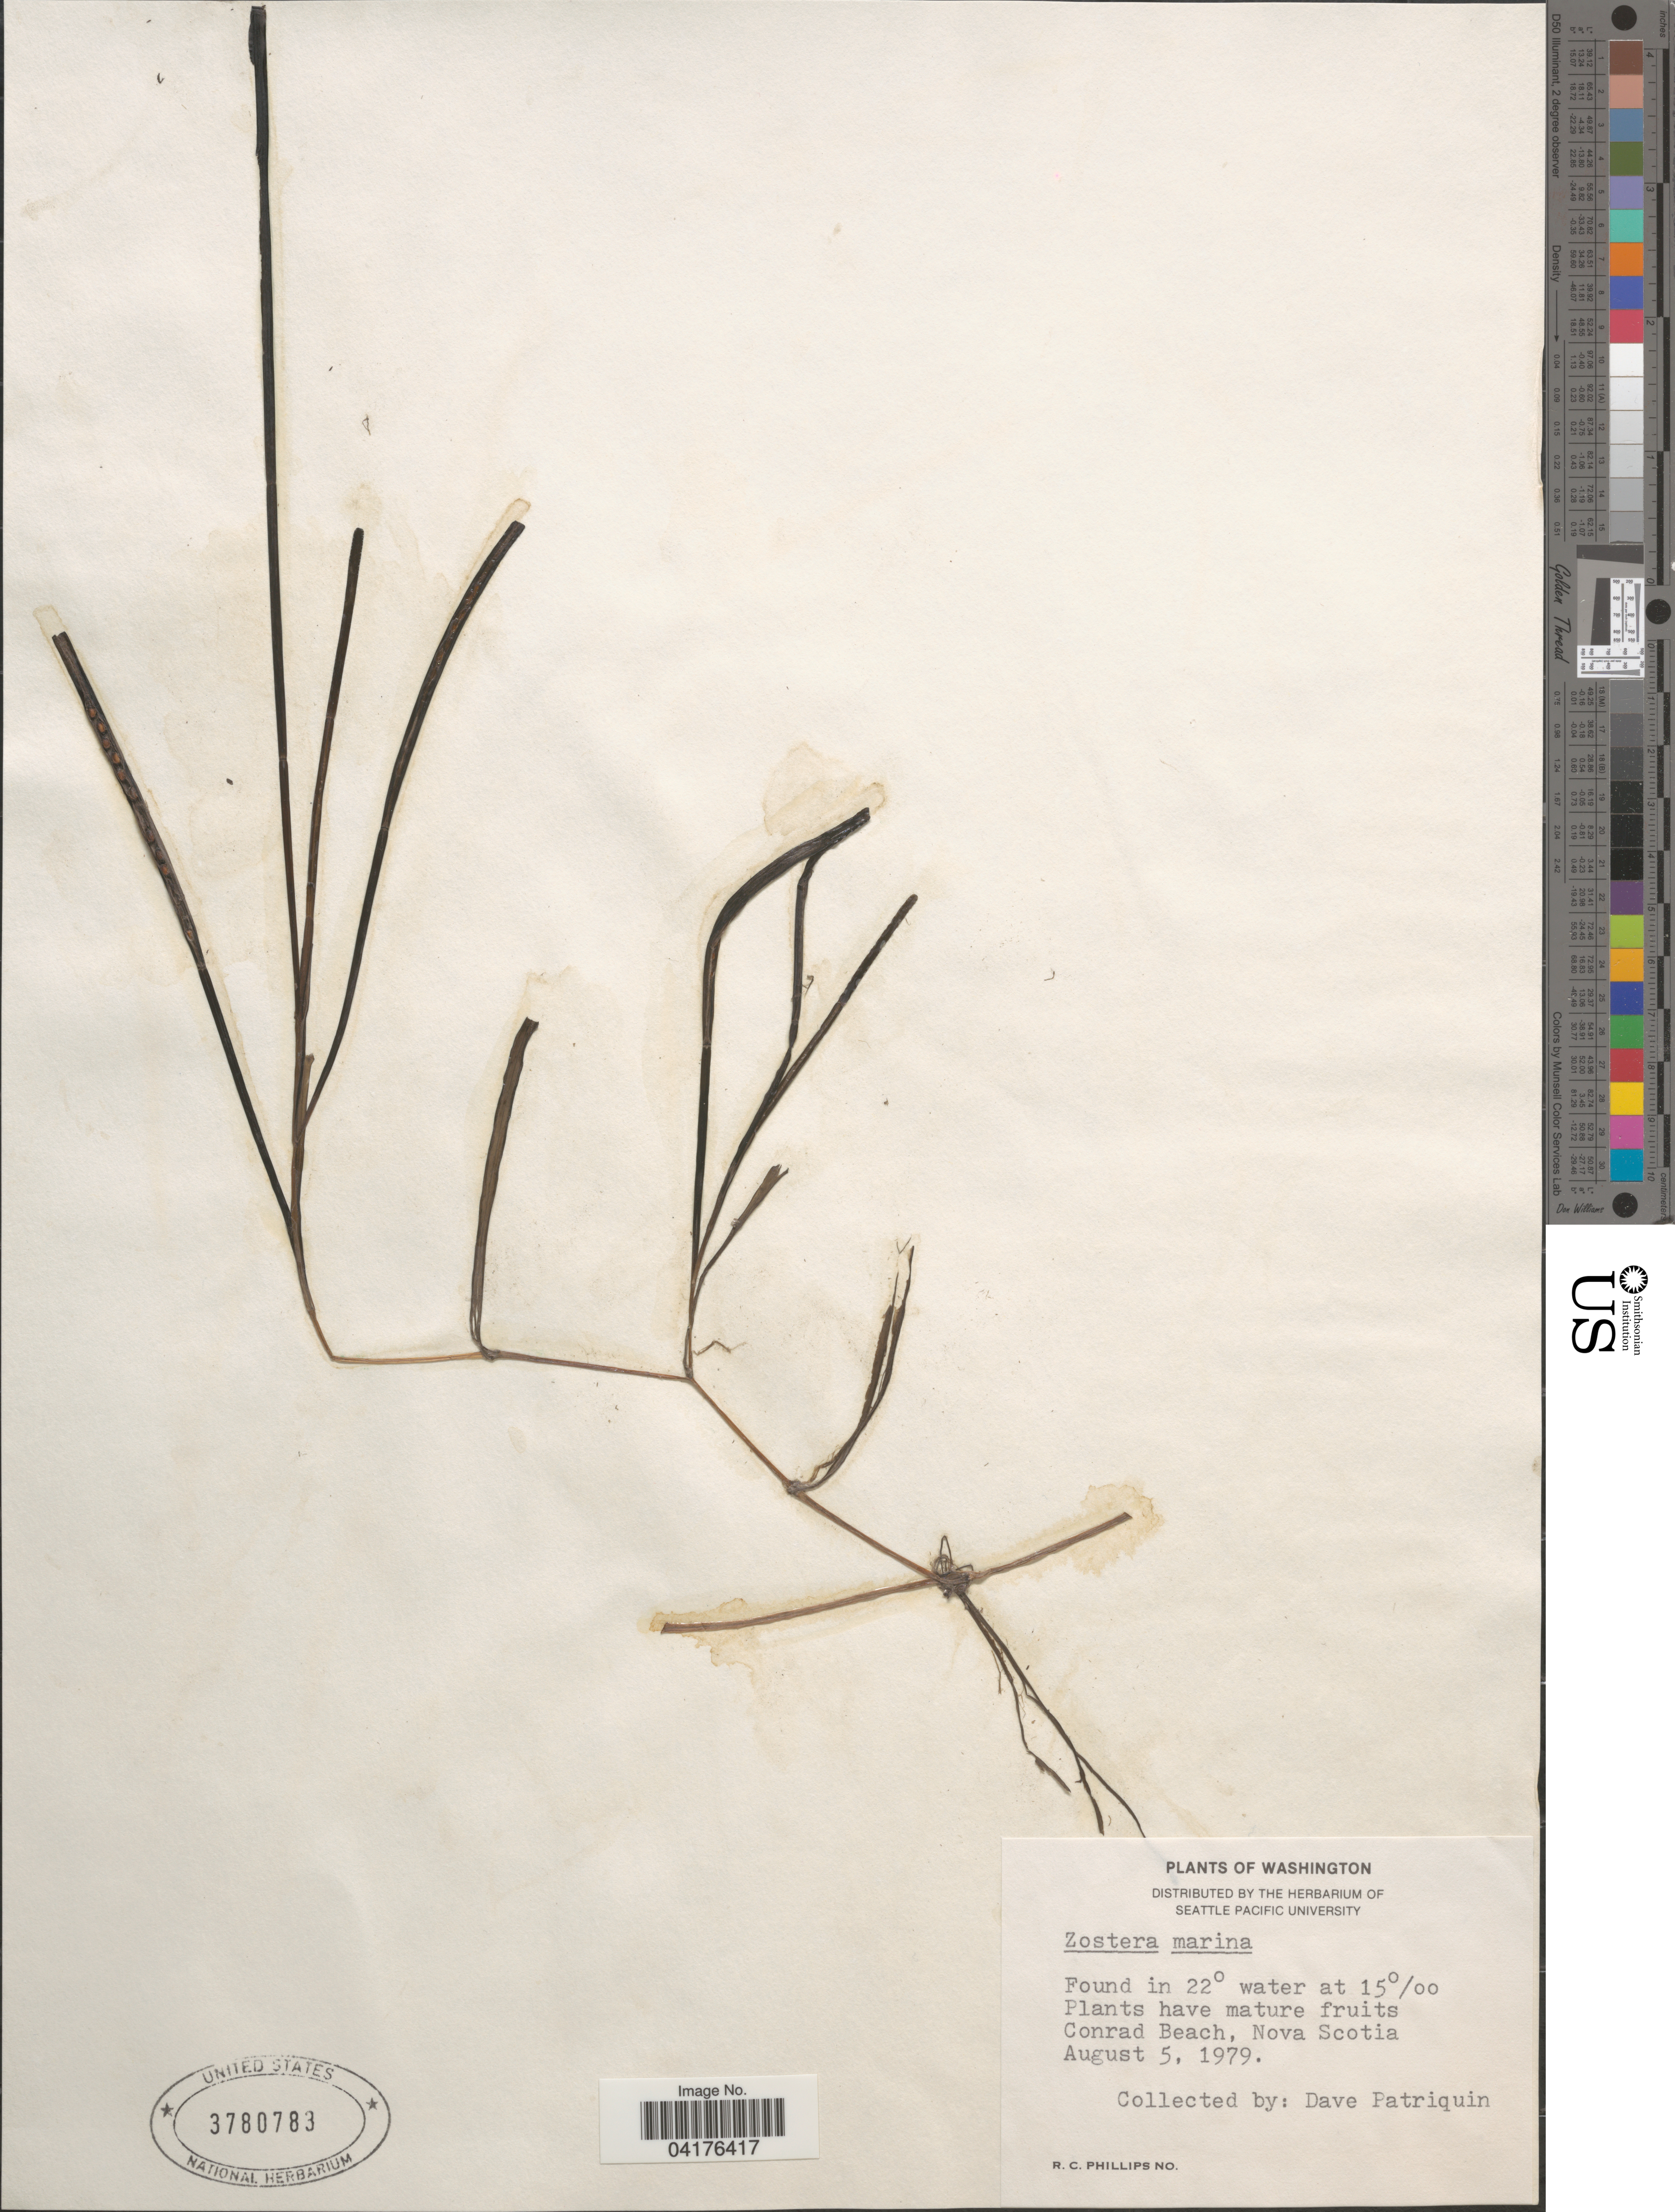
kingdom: Plantae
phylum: Tracheophyta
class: Liliopsida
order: Alismatales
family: Zosteraceae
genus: Zostera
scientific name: Zostera marina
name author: L.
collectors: D. Patriquin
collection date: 1979-08-05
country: Canada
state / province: Nova Scotia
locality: Conrad Beach, Nova Scotia.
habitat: Found in 22 degree water at 15 degree/00.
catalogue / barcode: US 3780783